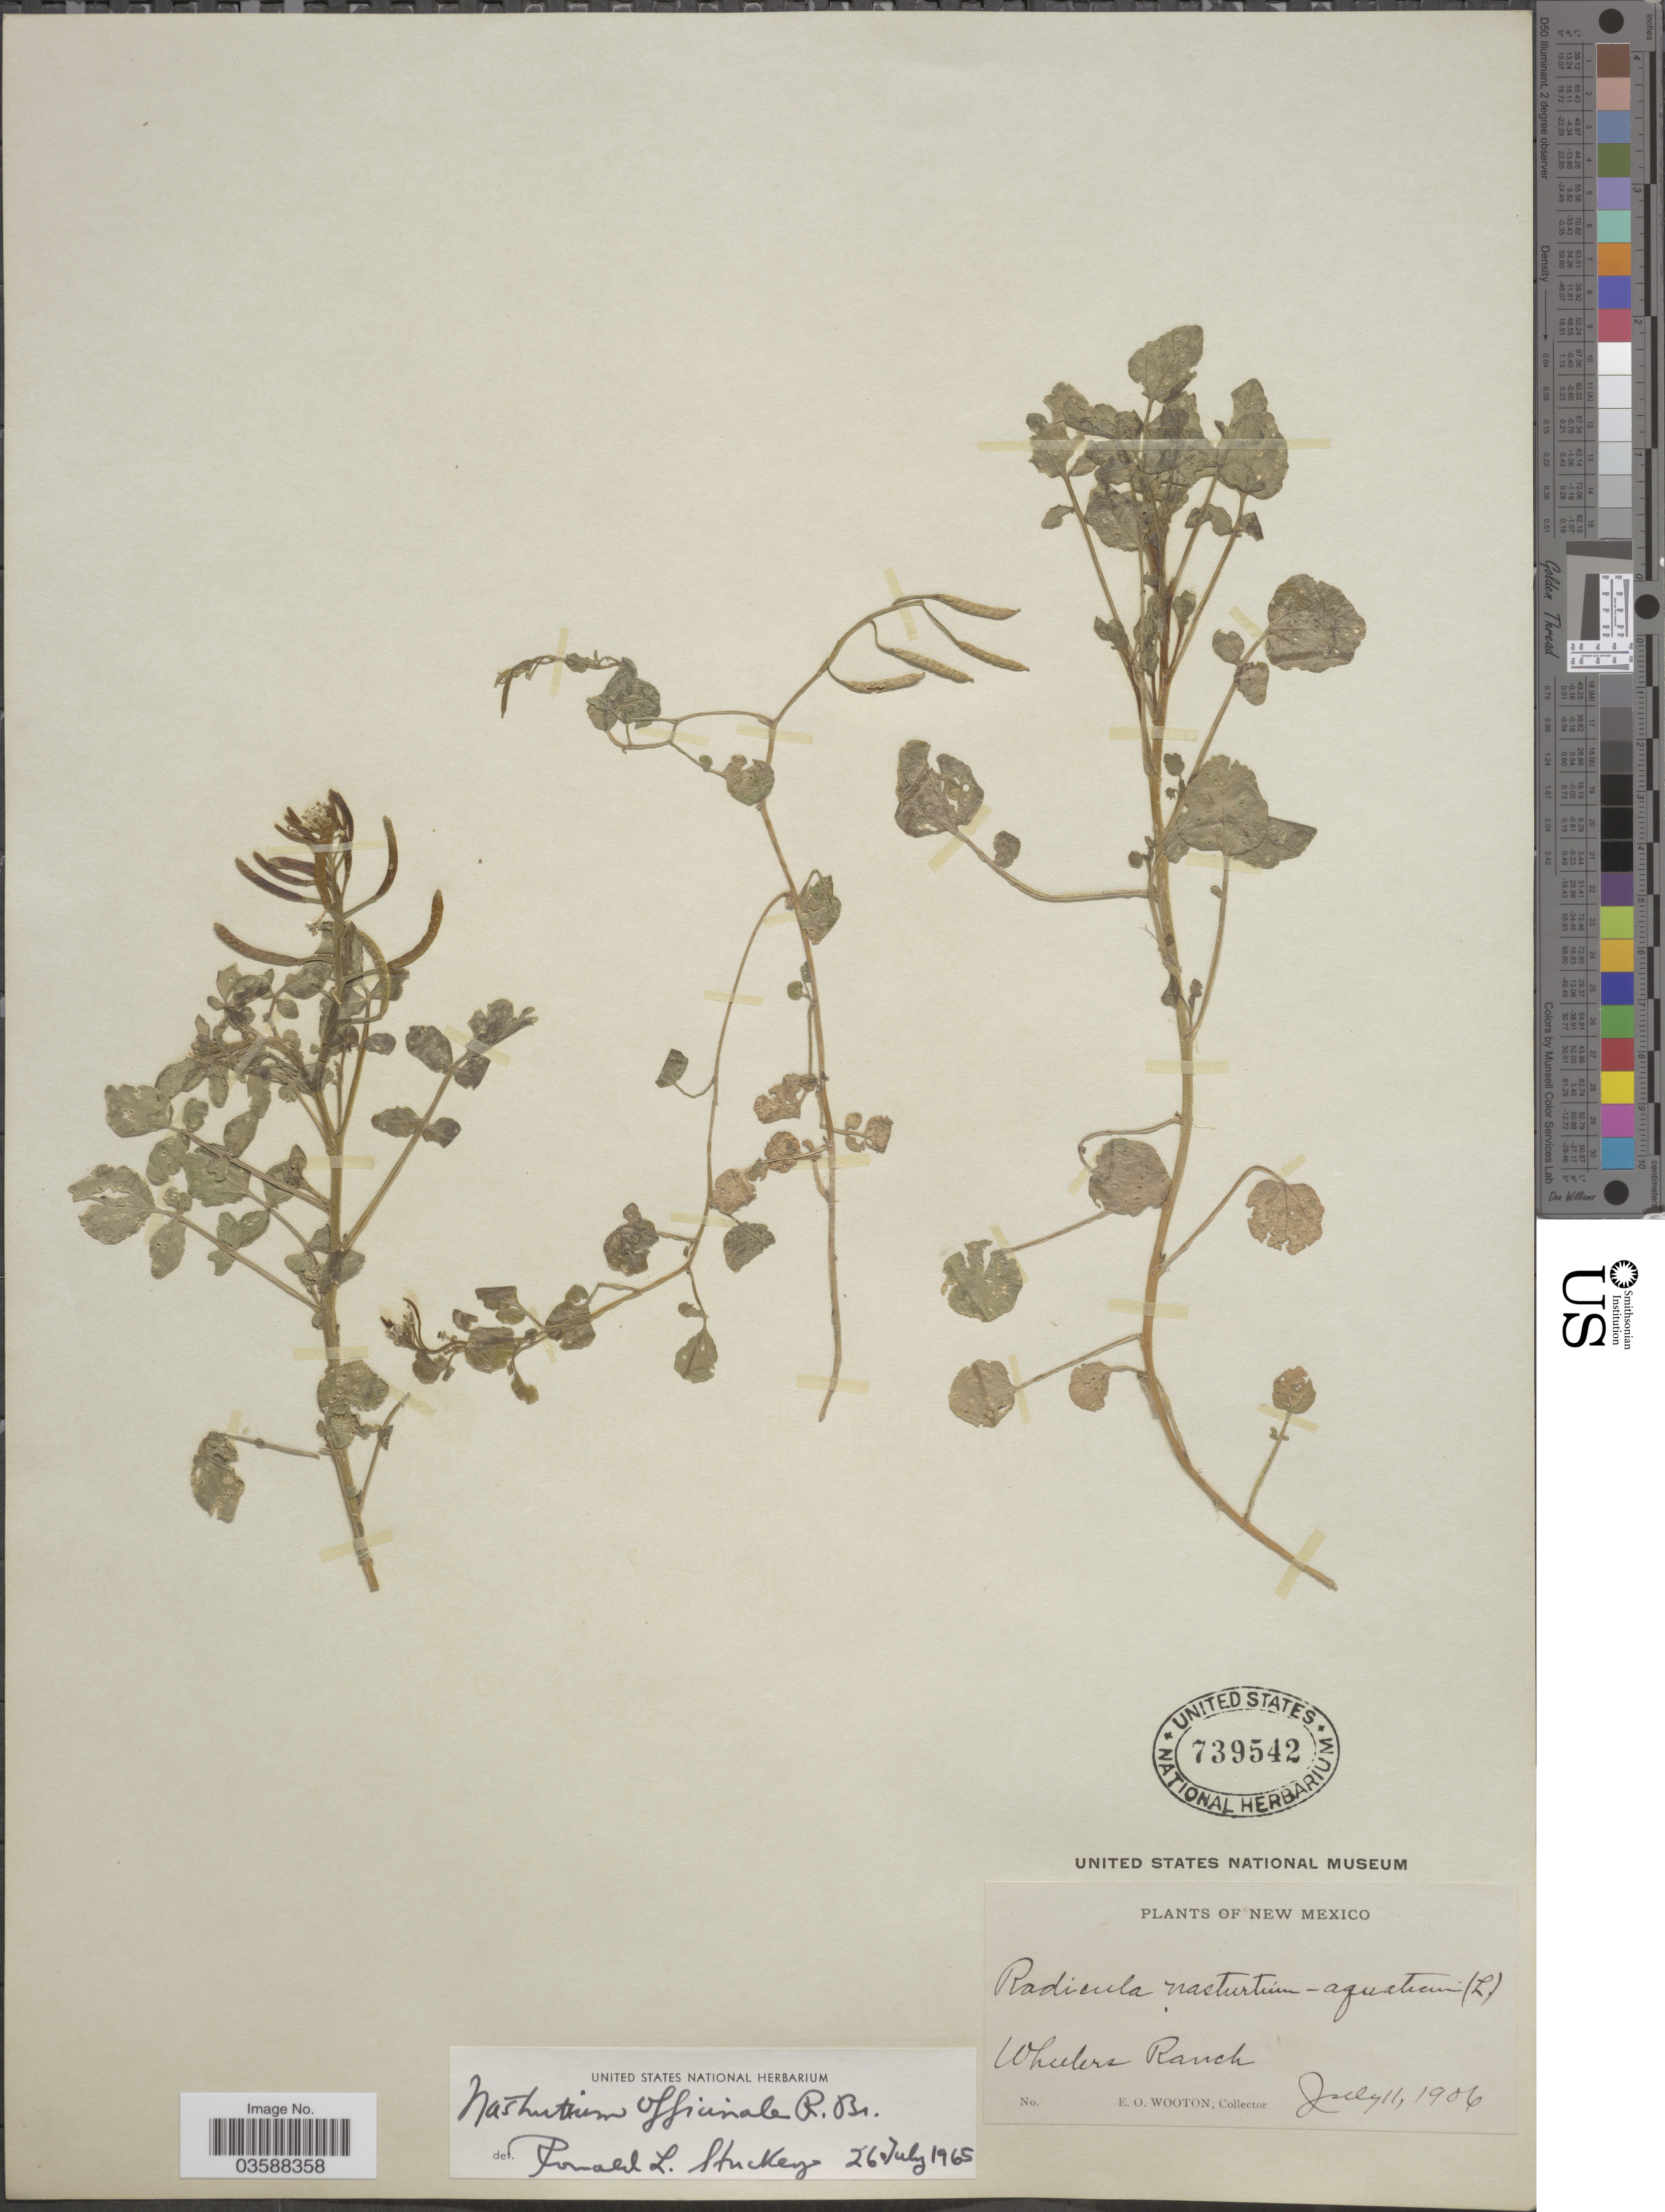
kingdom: Plantae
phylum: Tracheophyta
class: Magnoliopsida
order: Brassicales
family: Brassicaceae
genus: Nasturtium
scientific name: Nasturtium officinale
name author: R. Br.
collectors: E. O. Wooton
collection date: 1906-07-11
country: United States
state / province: New Mexico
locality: Wheelers Ranch.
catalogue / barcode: US 739542